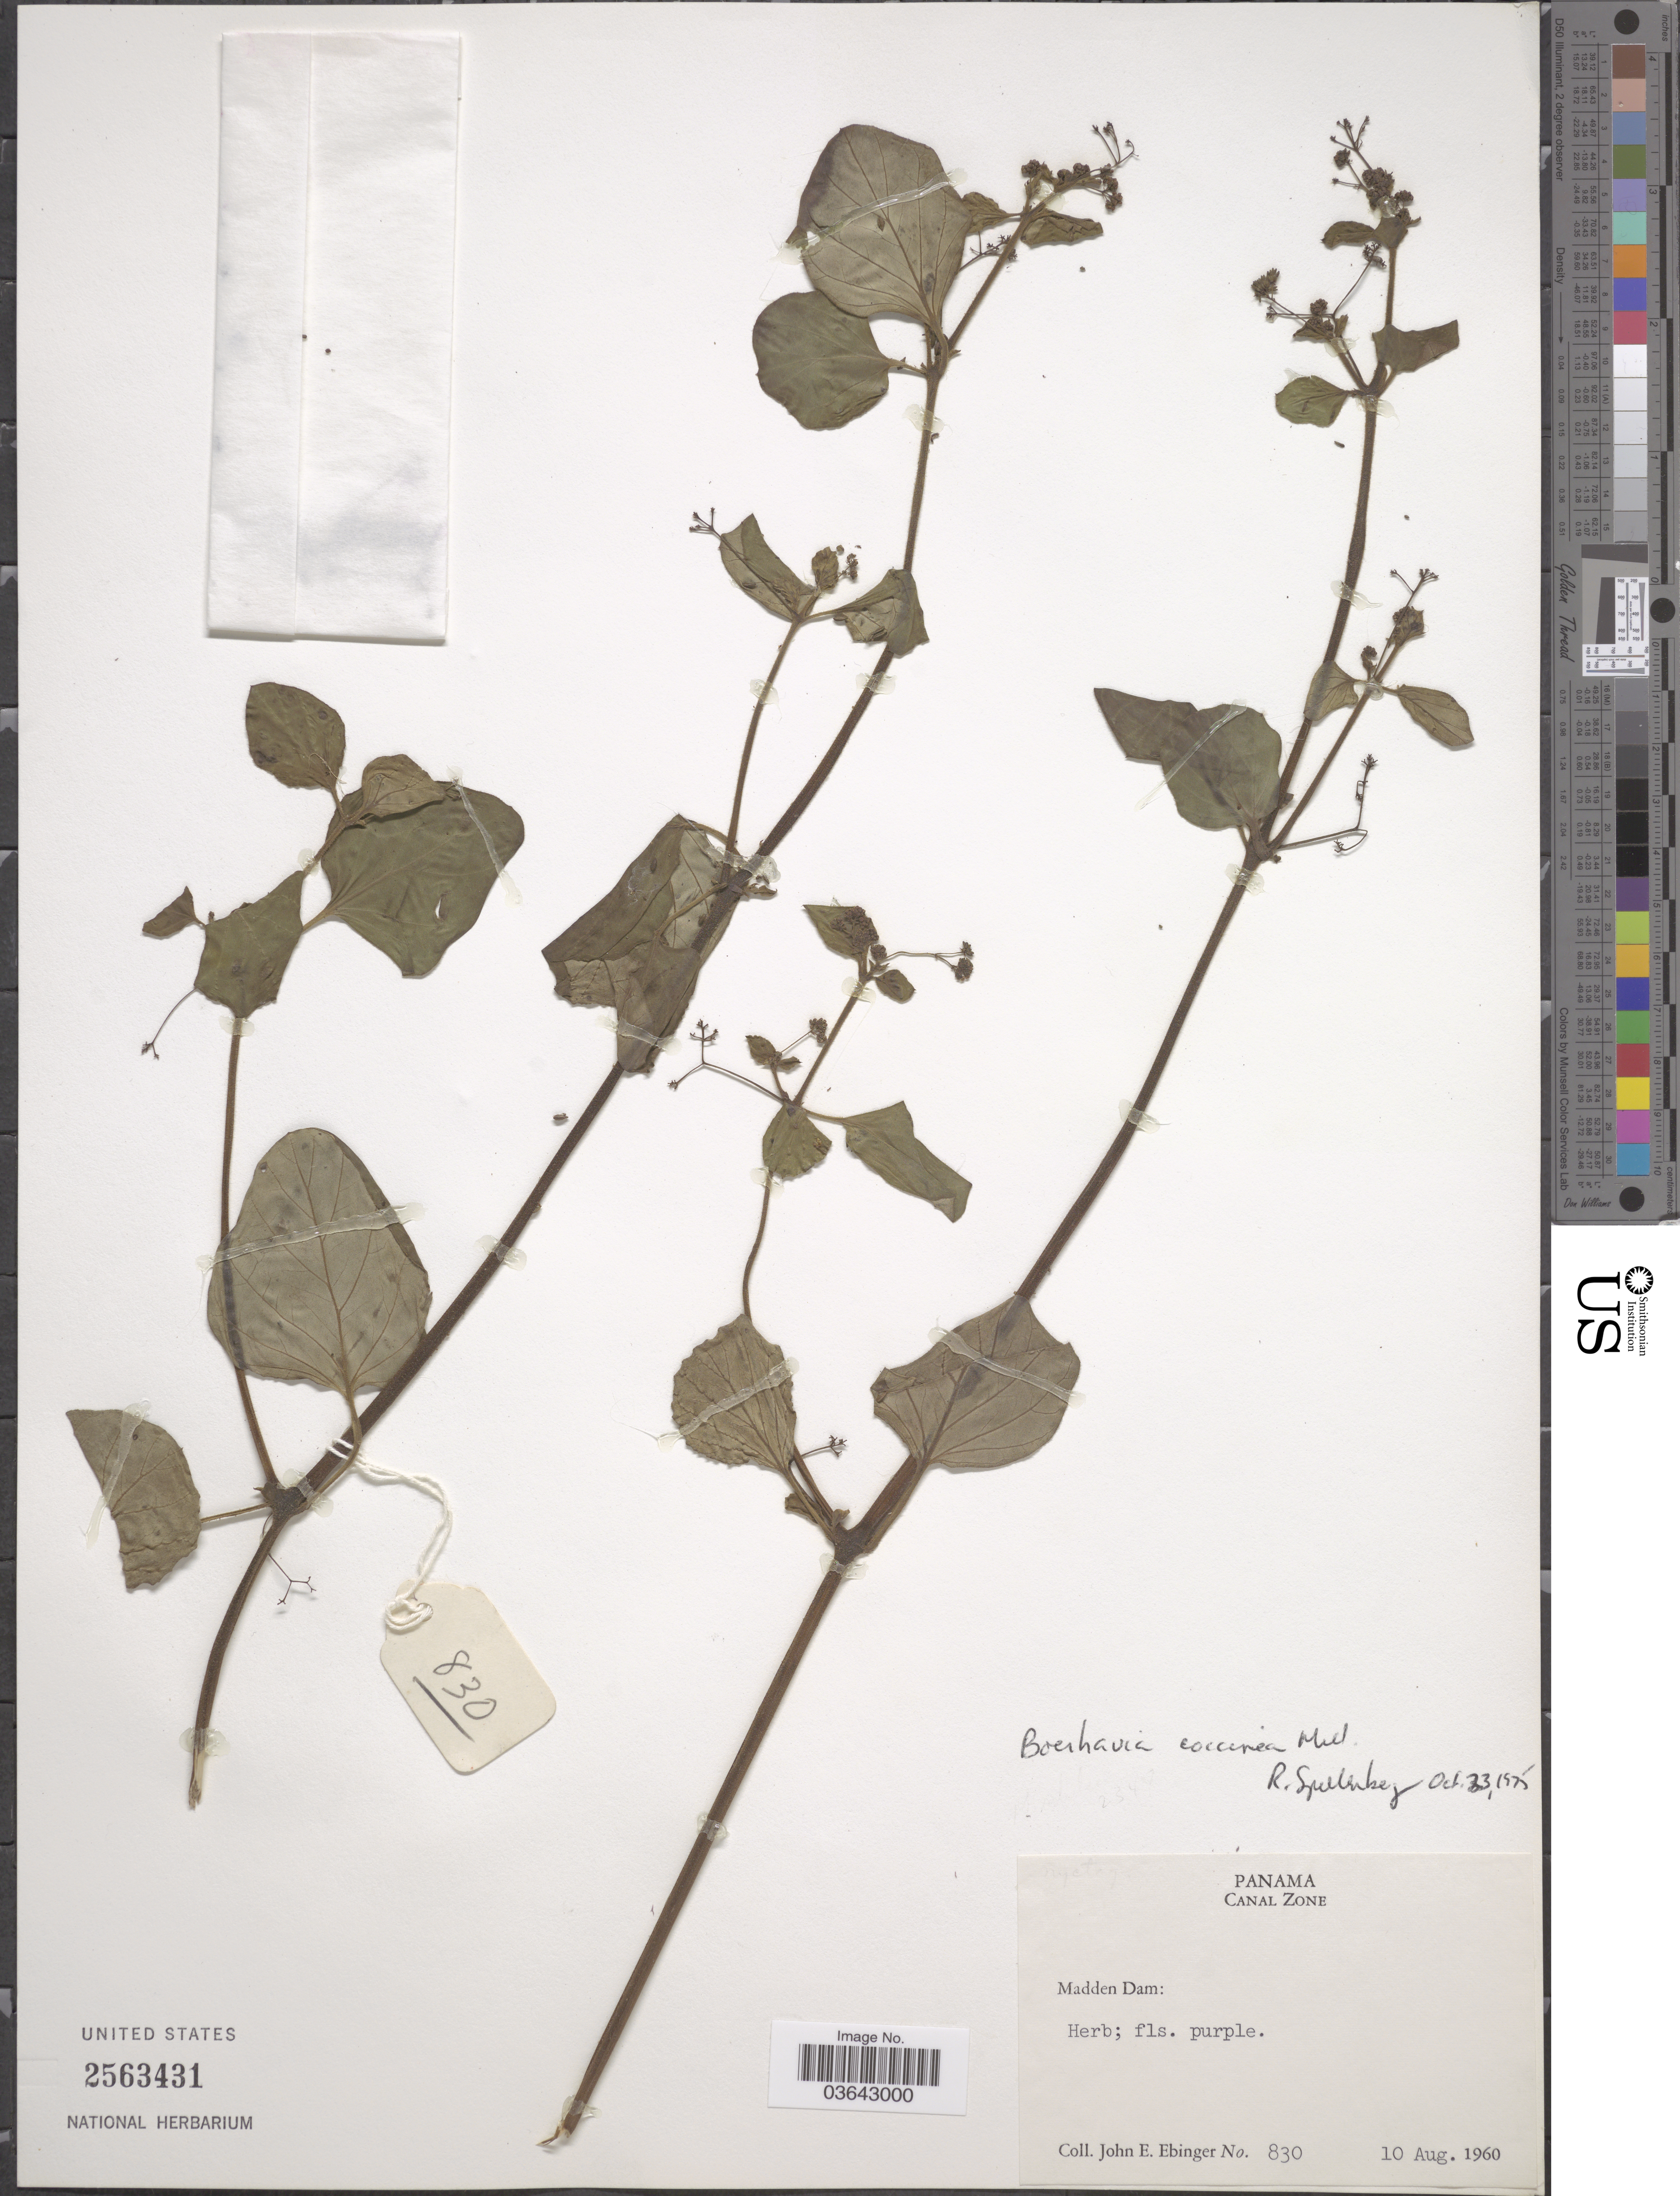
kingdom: Plantae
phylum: Tracheophyta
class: Magnoliopsida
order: Caryophyllales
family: Nyctaginaceae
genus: Boerhavia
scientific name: Boerhavia coccinea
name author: Mill.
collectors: J. Ebinger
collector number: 830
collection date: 1960-08-10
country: Panama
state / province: Colón / Panamá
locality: Canal Zone. Madden Dam.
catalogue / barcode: US 2563431